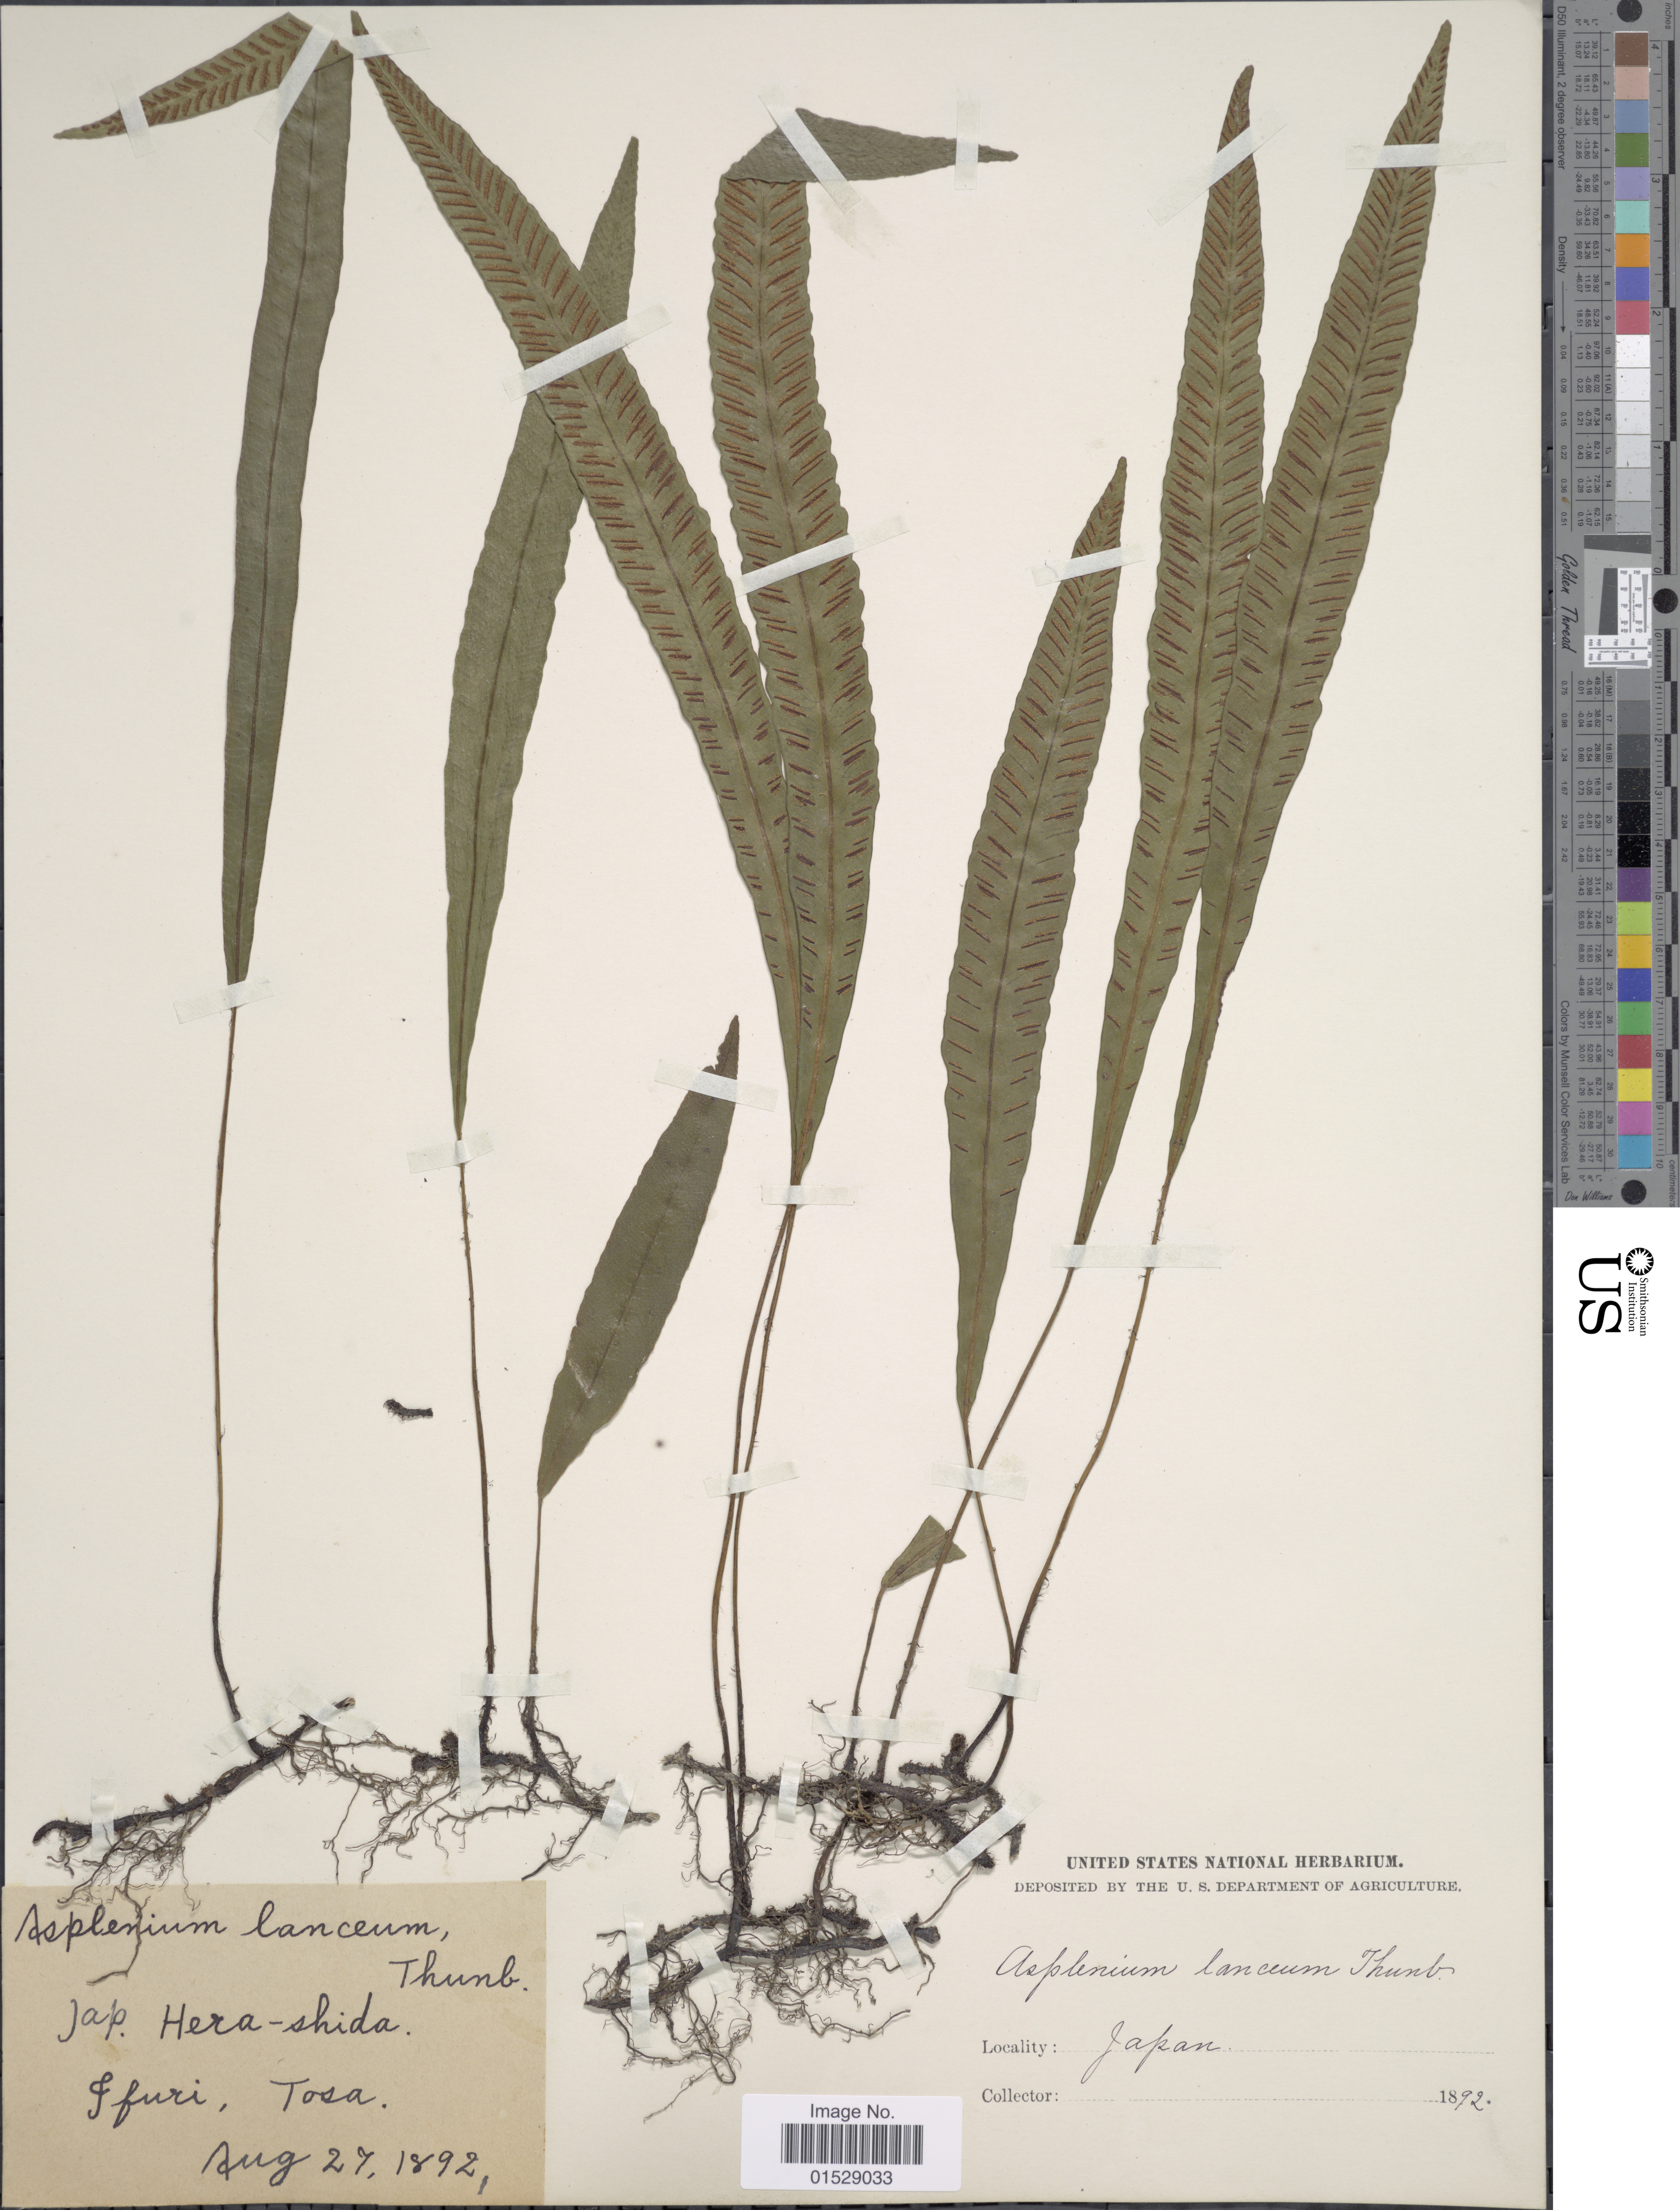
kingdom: Plantae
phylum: Tracheophyta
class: Polypodiopsida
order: Polypodiales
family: Athyriaceae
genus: Deparia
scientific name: Deparia lancea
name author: (Thunb.) Fraser-Jenk.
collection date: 1892-08-27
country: Japan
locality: Ifuri, Tosa. Jap.